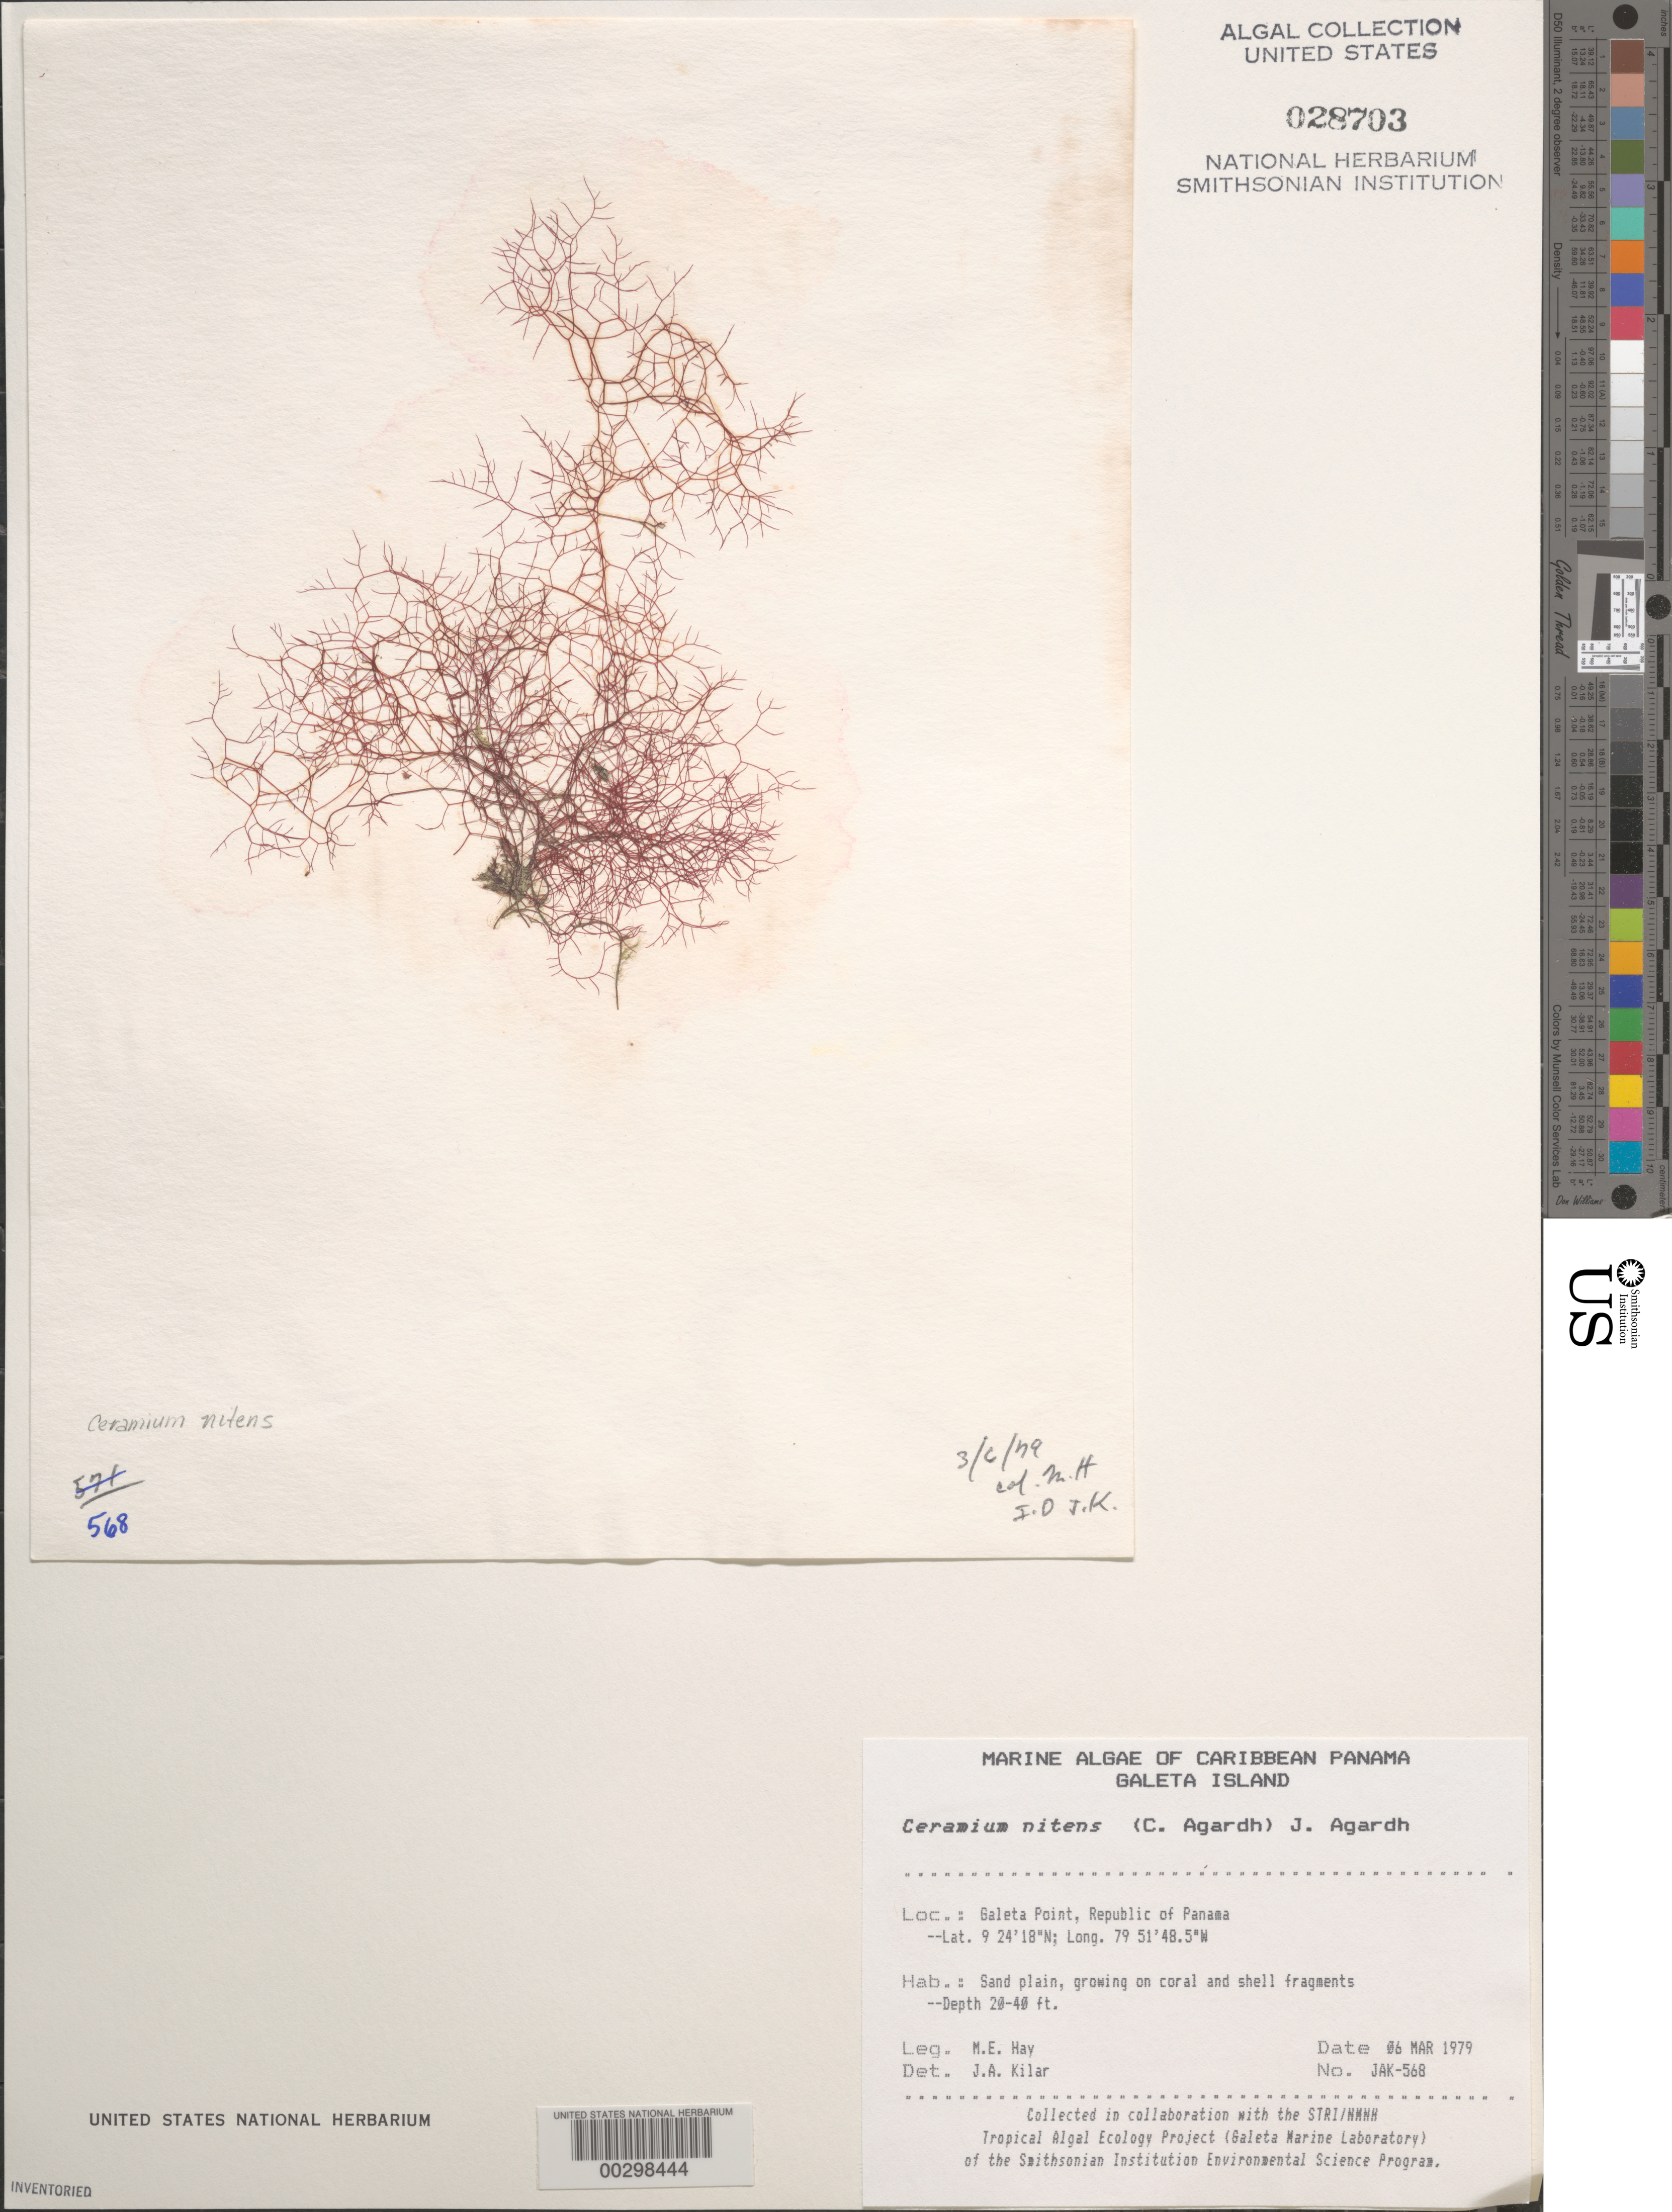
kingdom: Plantae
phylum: Rhodophyta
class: Florideophyceae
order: Ceramiales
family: Ceramiaceae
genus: Ceramium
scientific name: Ceramium nitens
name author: (C. Agardh) J. Agardh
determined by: Kilar, J. A.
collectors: M. E. Hay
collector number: JAK-568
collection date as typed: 06 Mar 1979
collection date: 1979-03-06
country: Panama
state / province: Colón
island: Galeta Island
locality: Galeta Point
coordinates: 9 24'18"N, 79 51'48.5"W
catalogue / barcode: US 28703